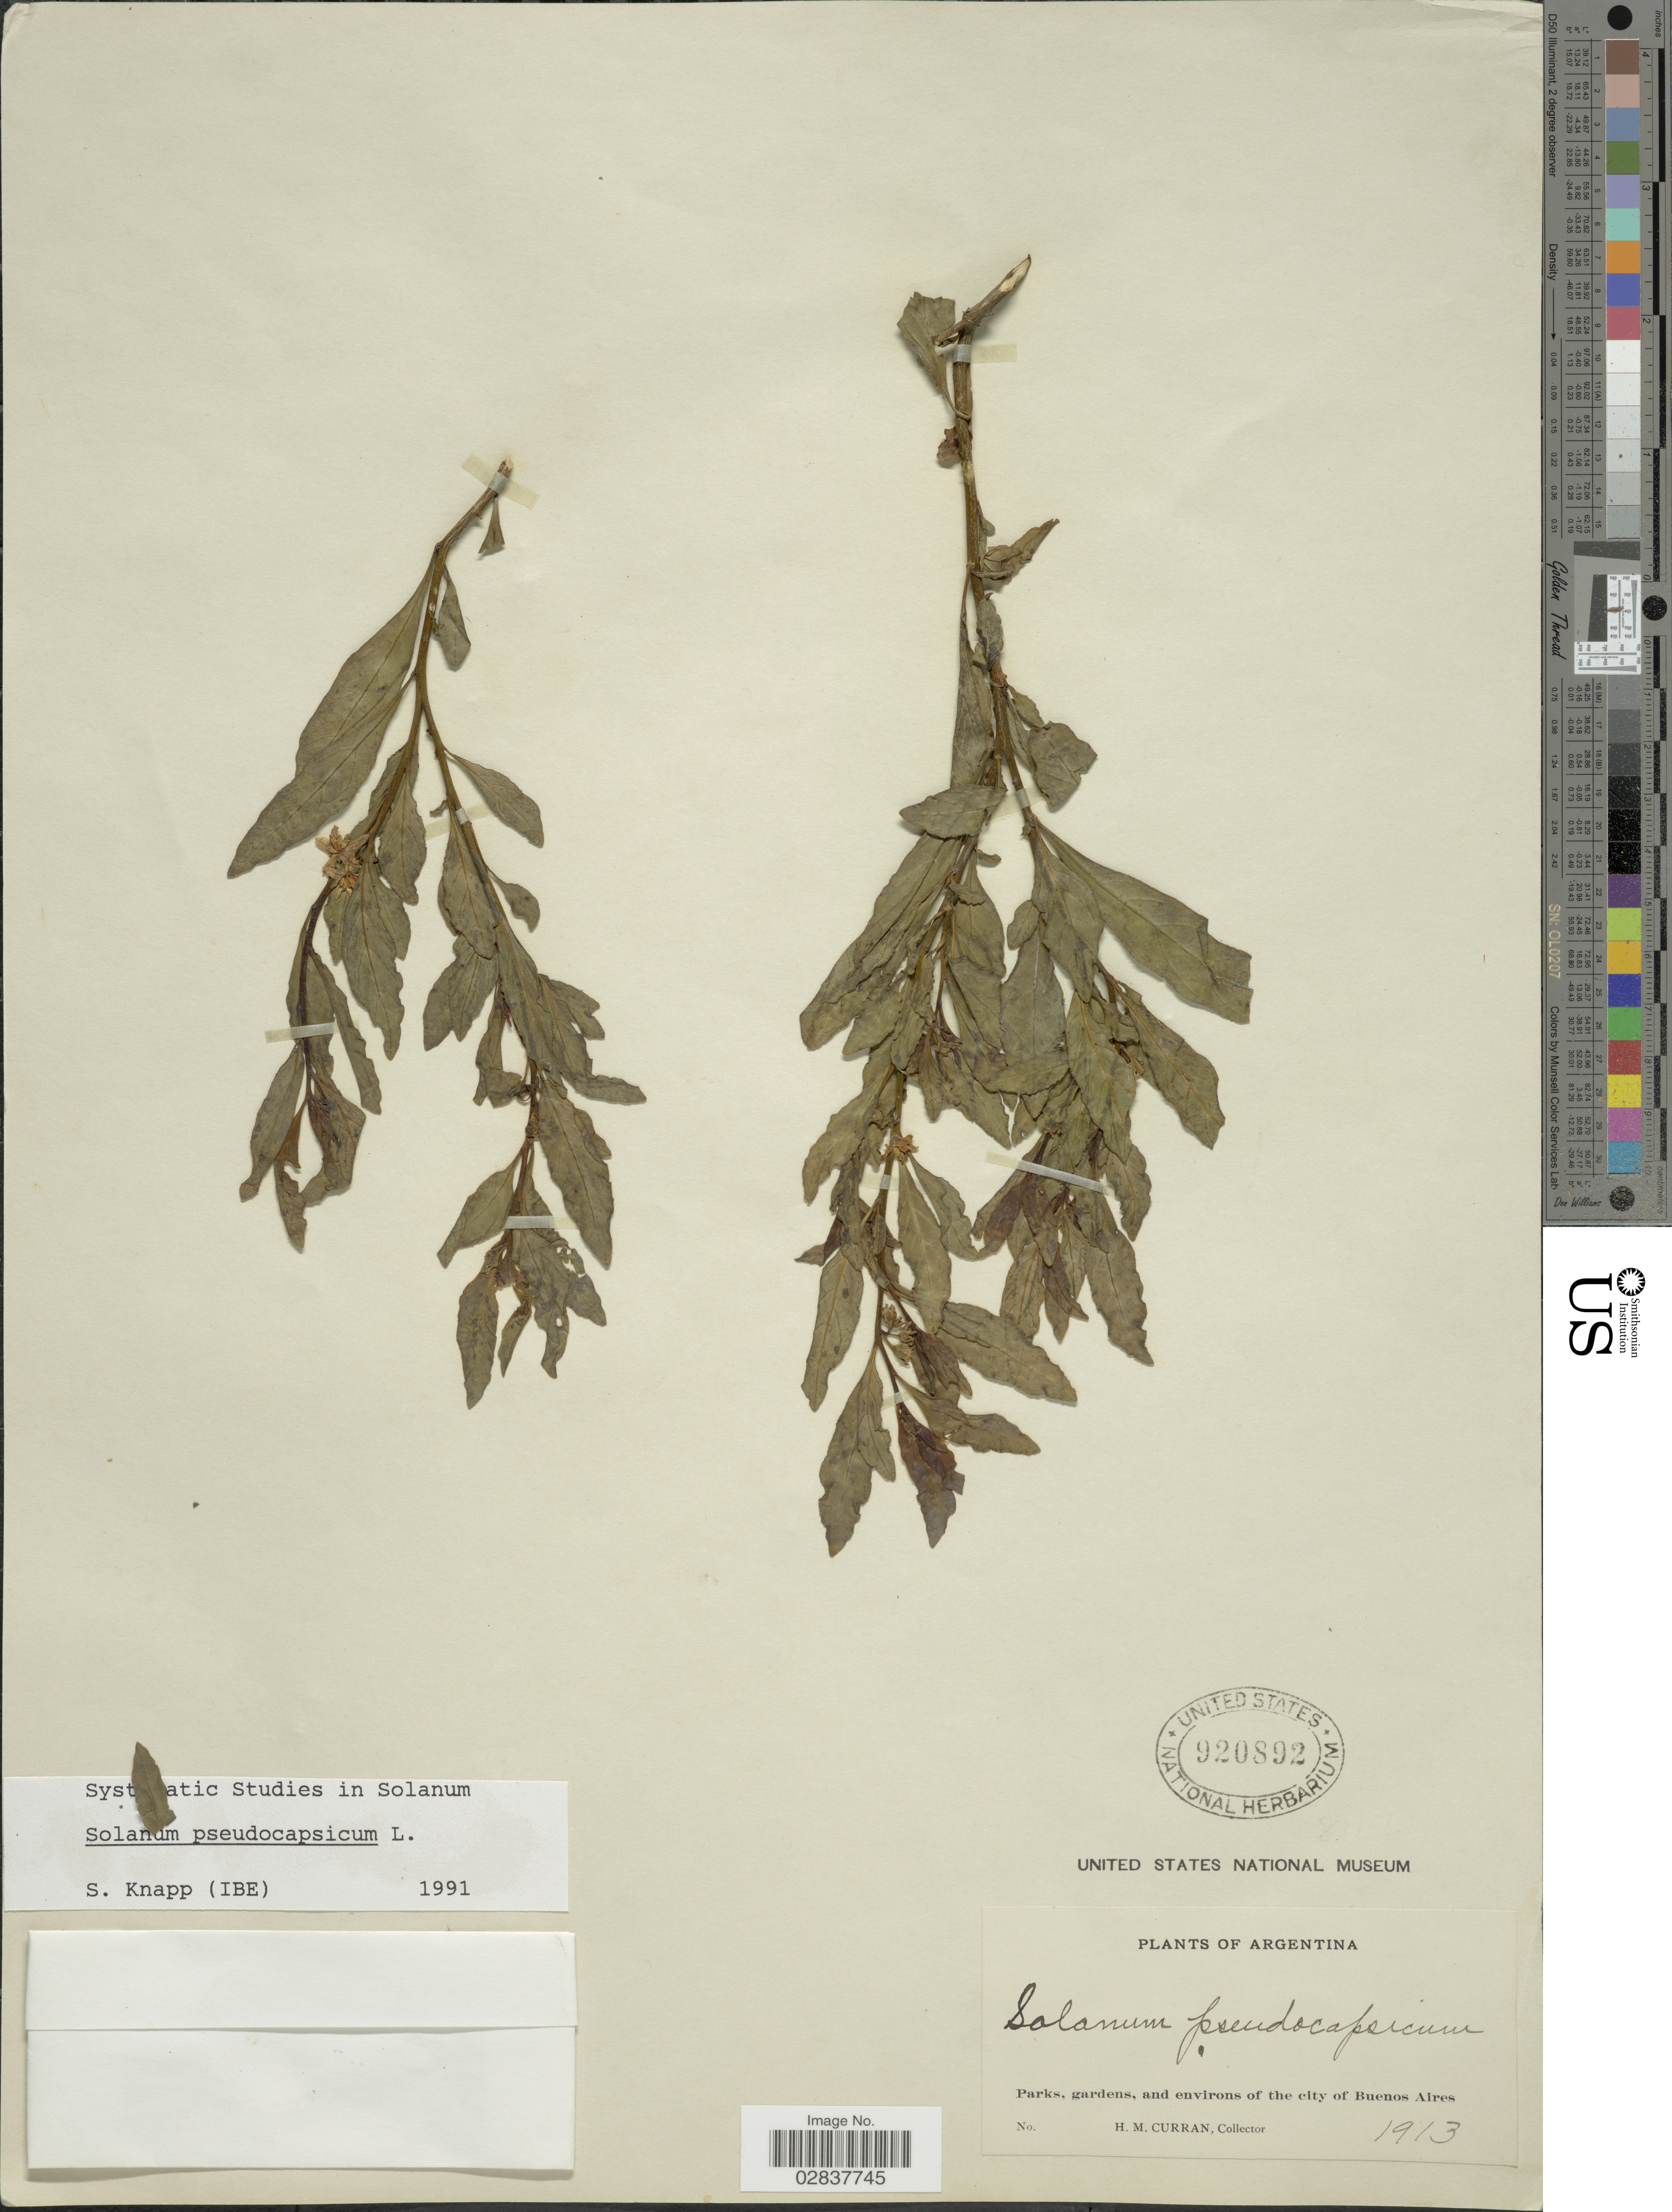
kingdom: Plantae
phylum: Tracheophyta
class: Magnoliopsida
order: Solanales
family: Solanaceae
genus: Solanum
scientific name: Solanum pseudocapsicum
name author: L.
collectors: H. M. Curran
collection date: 1913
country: Argentina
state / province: Buenos Aires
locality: Parks, gardens, and environs of the city of Buenos Aires.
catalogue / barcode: US 920892